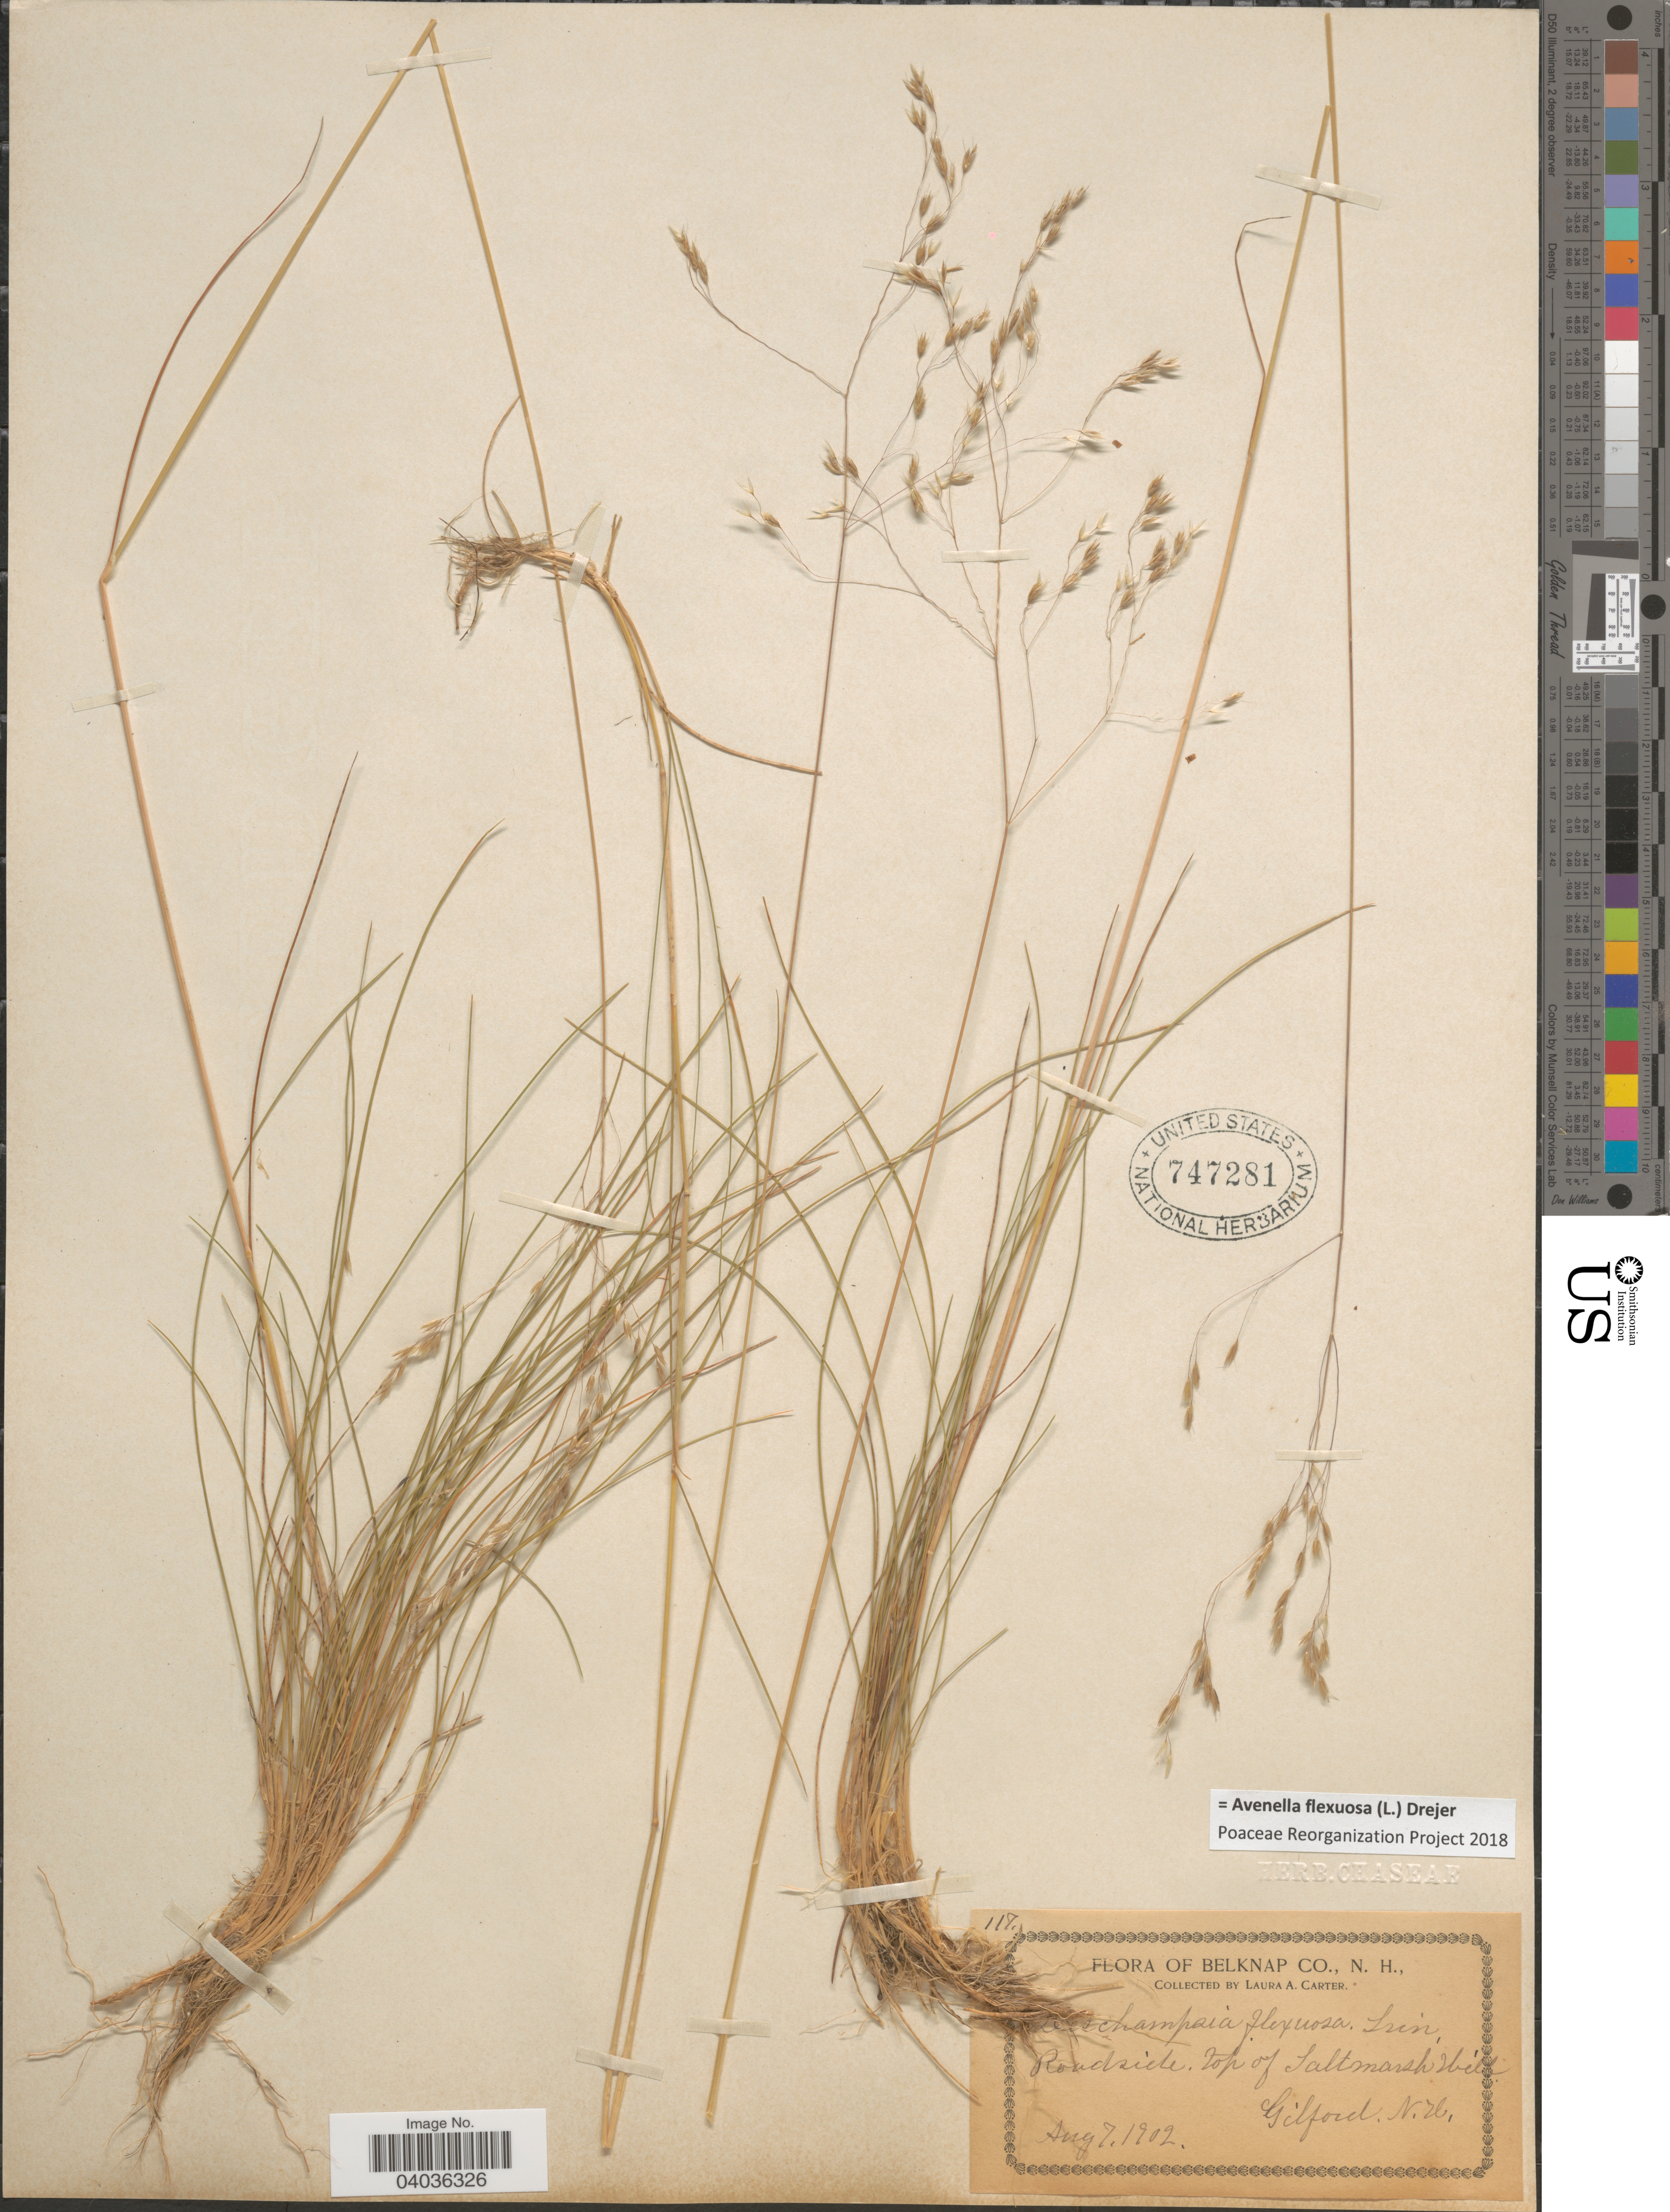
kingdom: Plantae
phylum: Tracheophyta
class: Liliopsida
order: Poales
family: Poaceae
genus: Avenella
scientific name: Avenella flexuosa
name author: (L.) Drejer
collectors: L. Carter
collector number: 117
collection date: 1902-08-07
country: United States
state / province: New Hampshire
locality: Roadside. Top of Saltmarsh Hill, Gilford. Belknap Co.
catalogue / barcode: US 747281